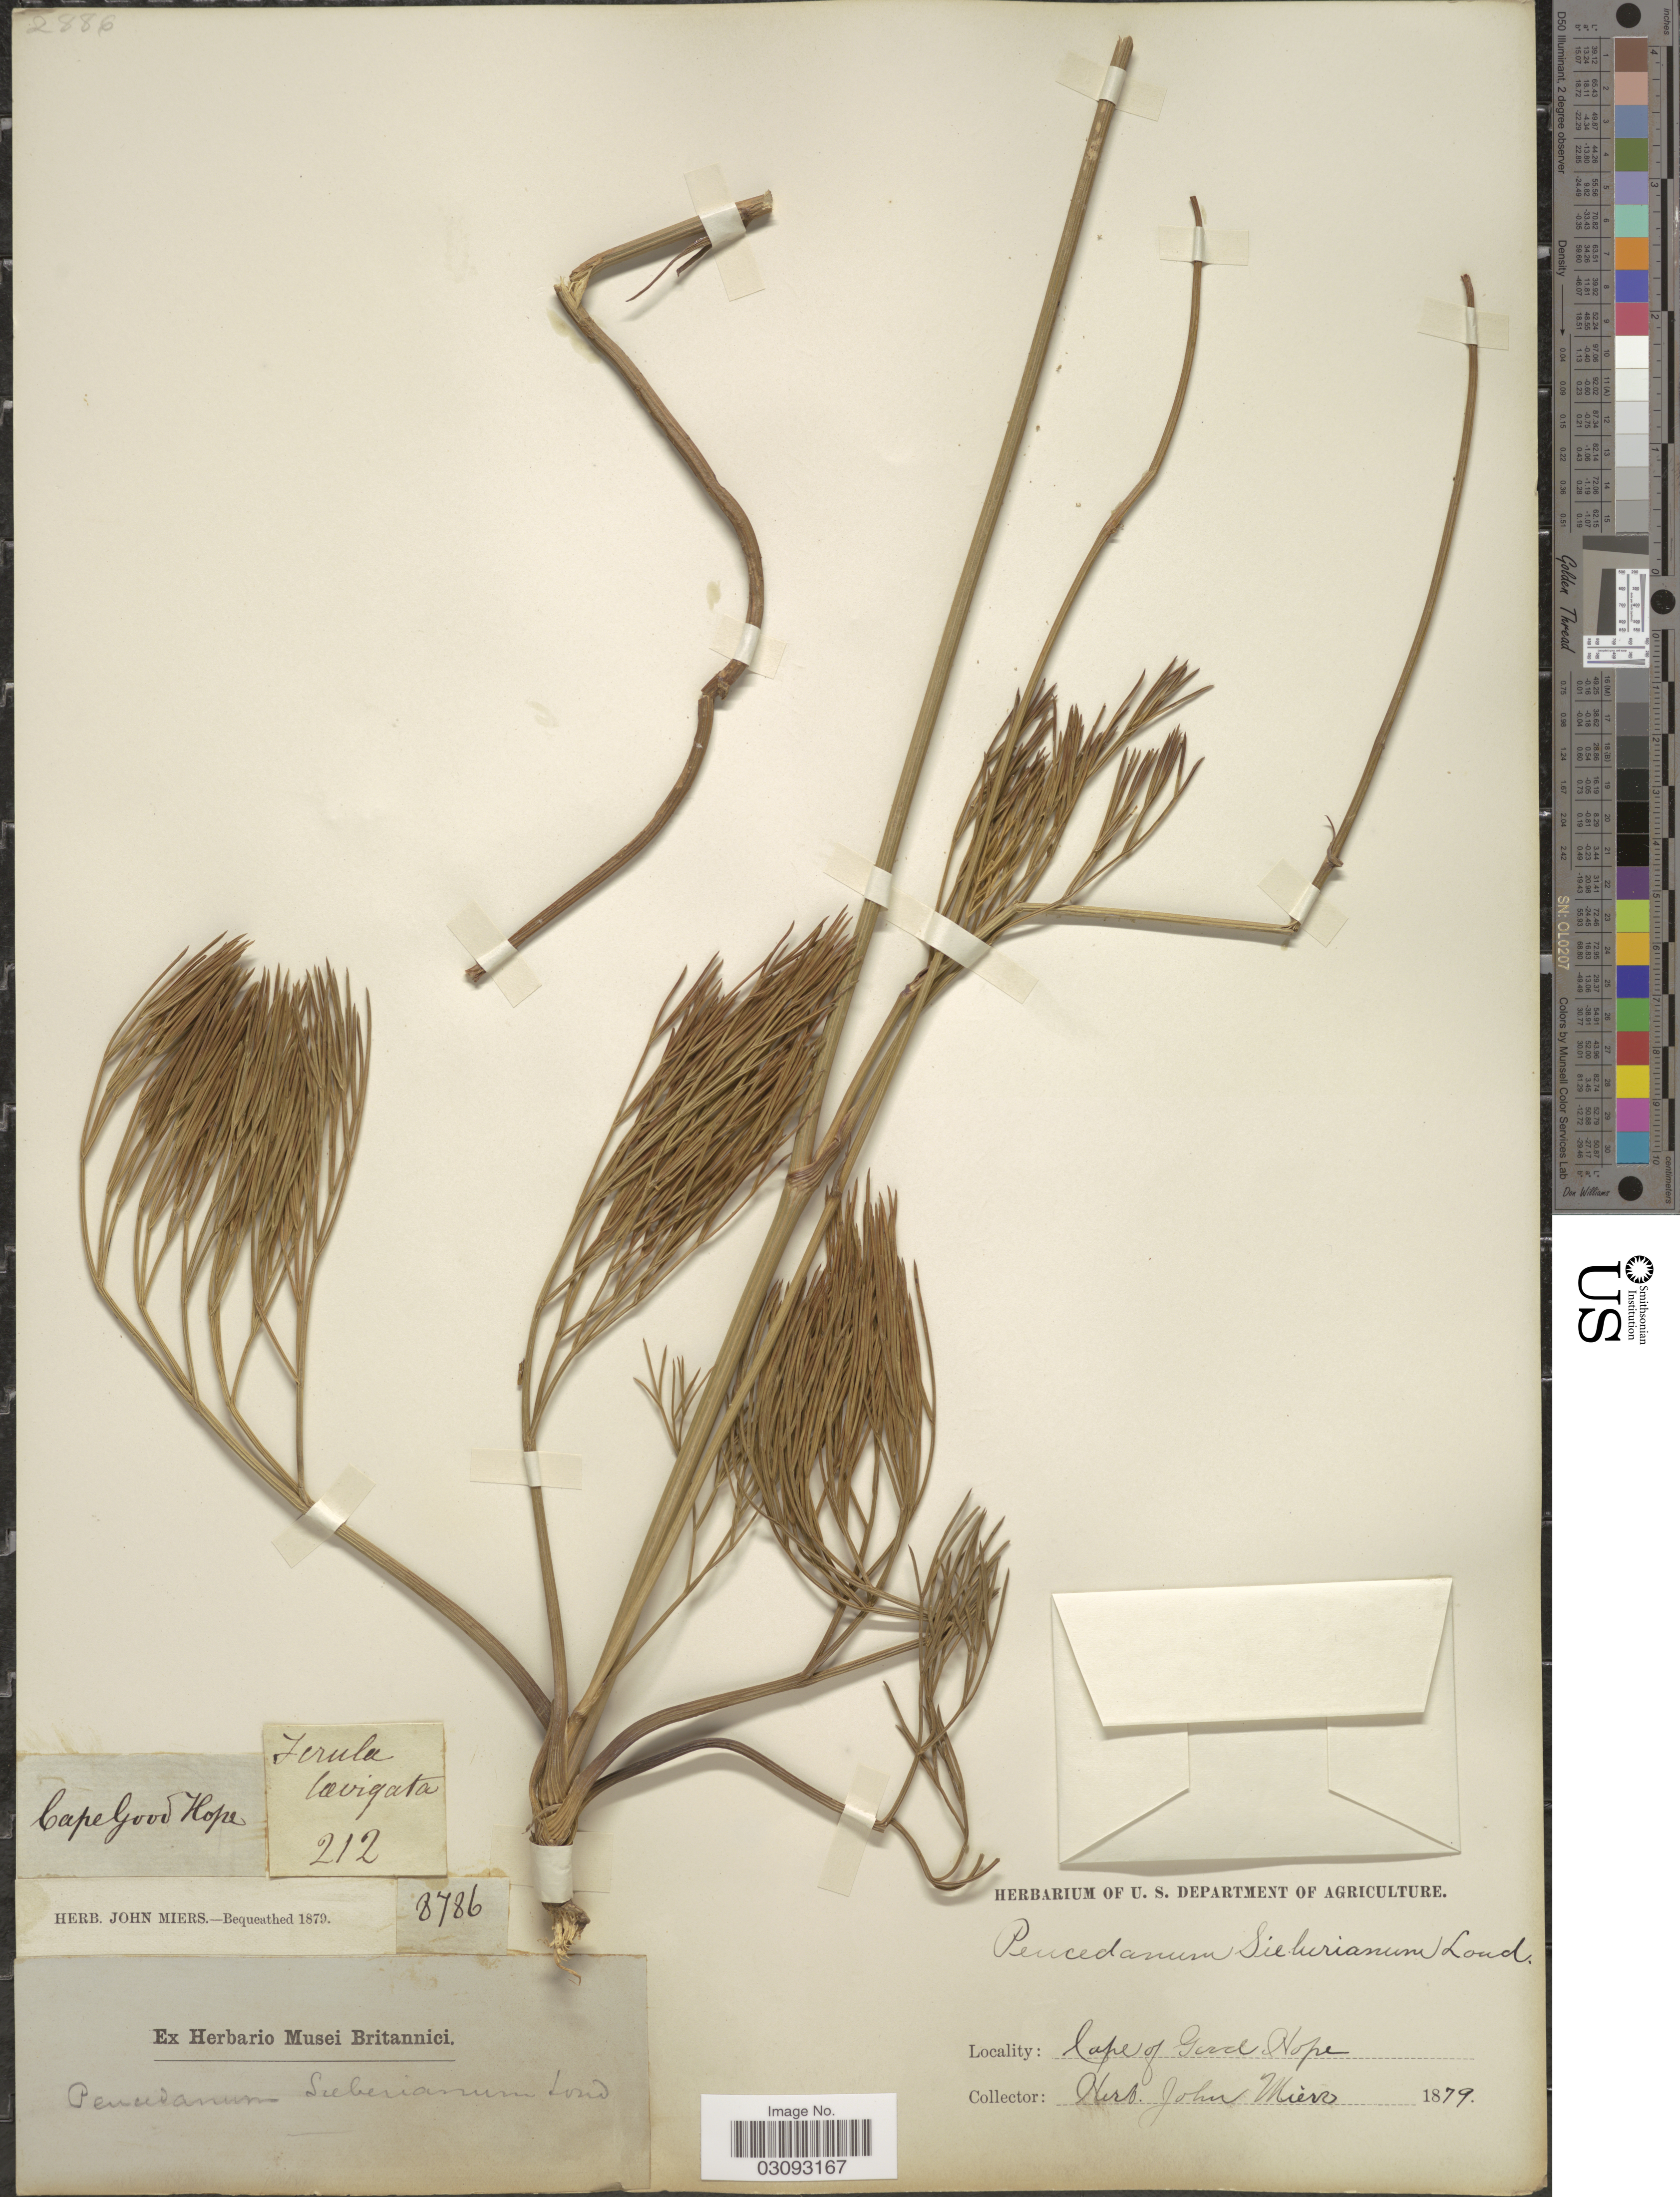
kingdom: Plantae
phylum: Tracheophyta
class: Magnoliopsida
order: Apiales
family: Apiaceae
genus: Peucedanum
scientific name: Peucedanum sieberianum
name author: Sond.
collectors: ex herb. John Miers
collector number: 212/8786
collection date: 1879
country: South Africa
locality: Cape of Good Hope.